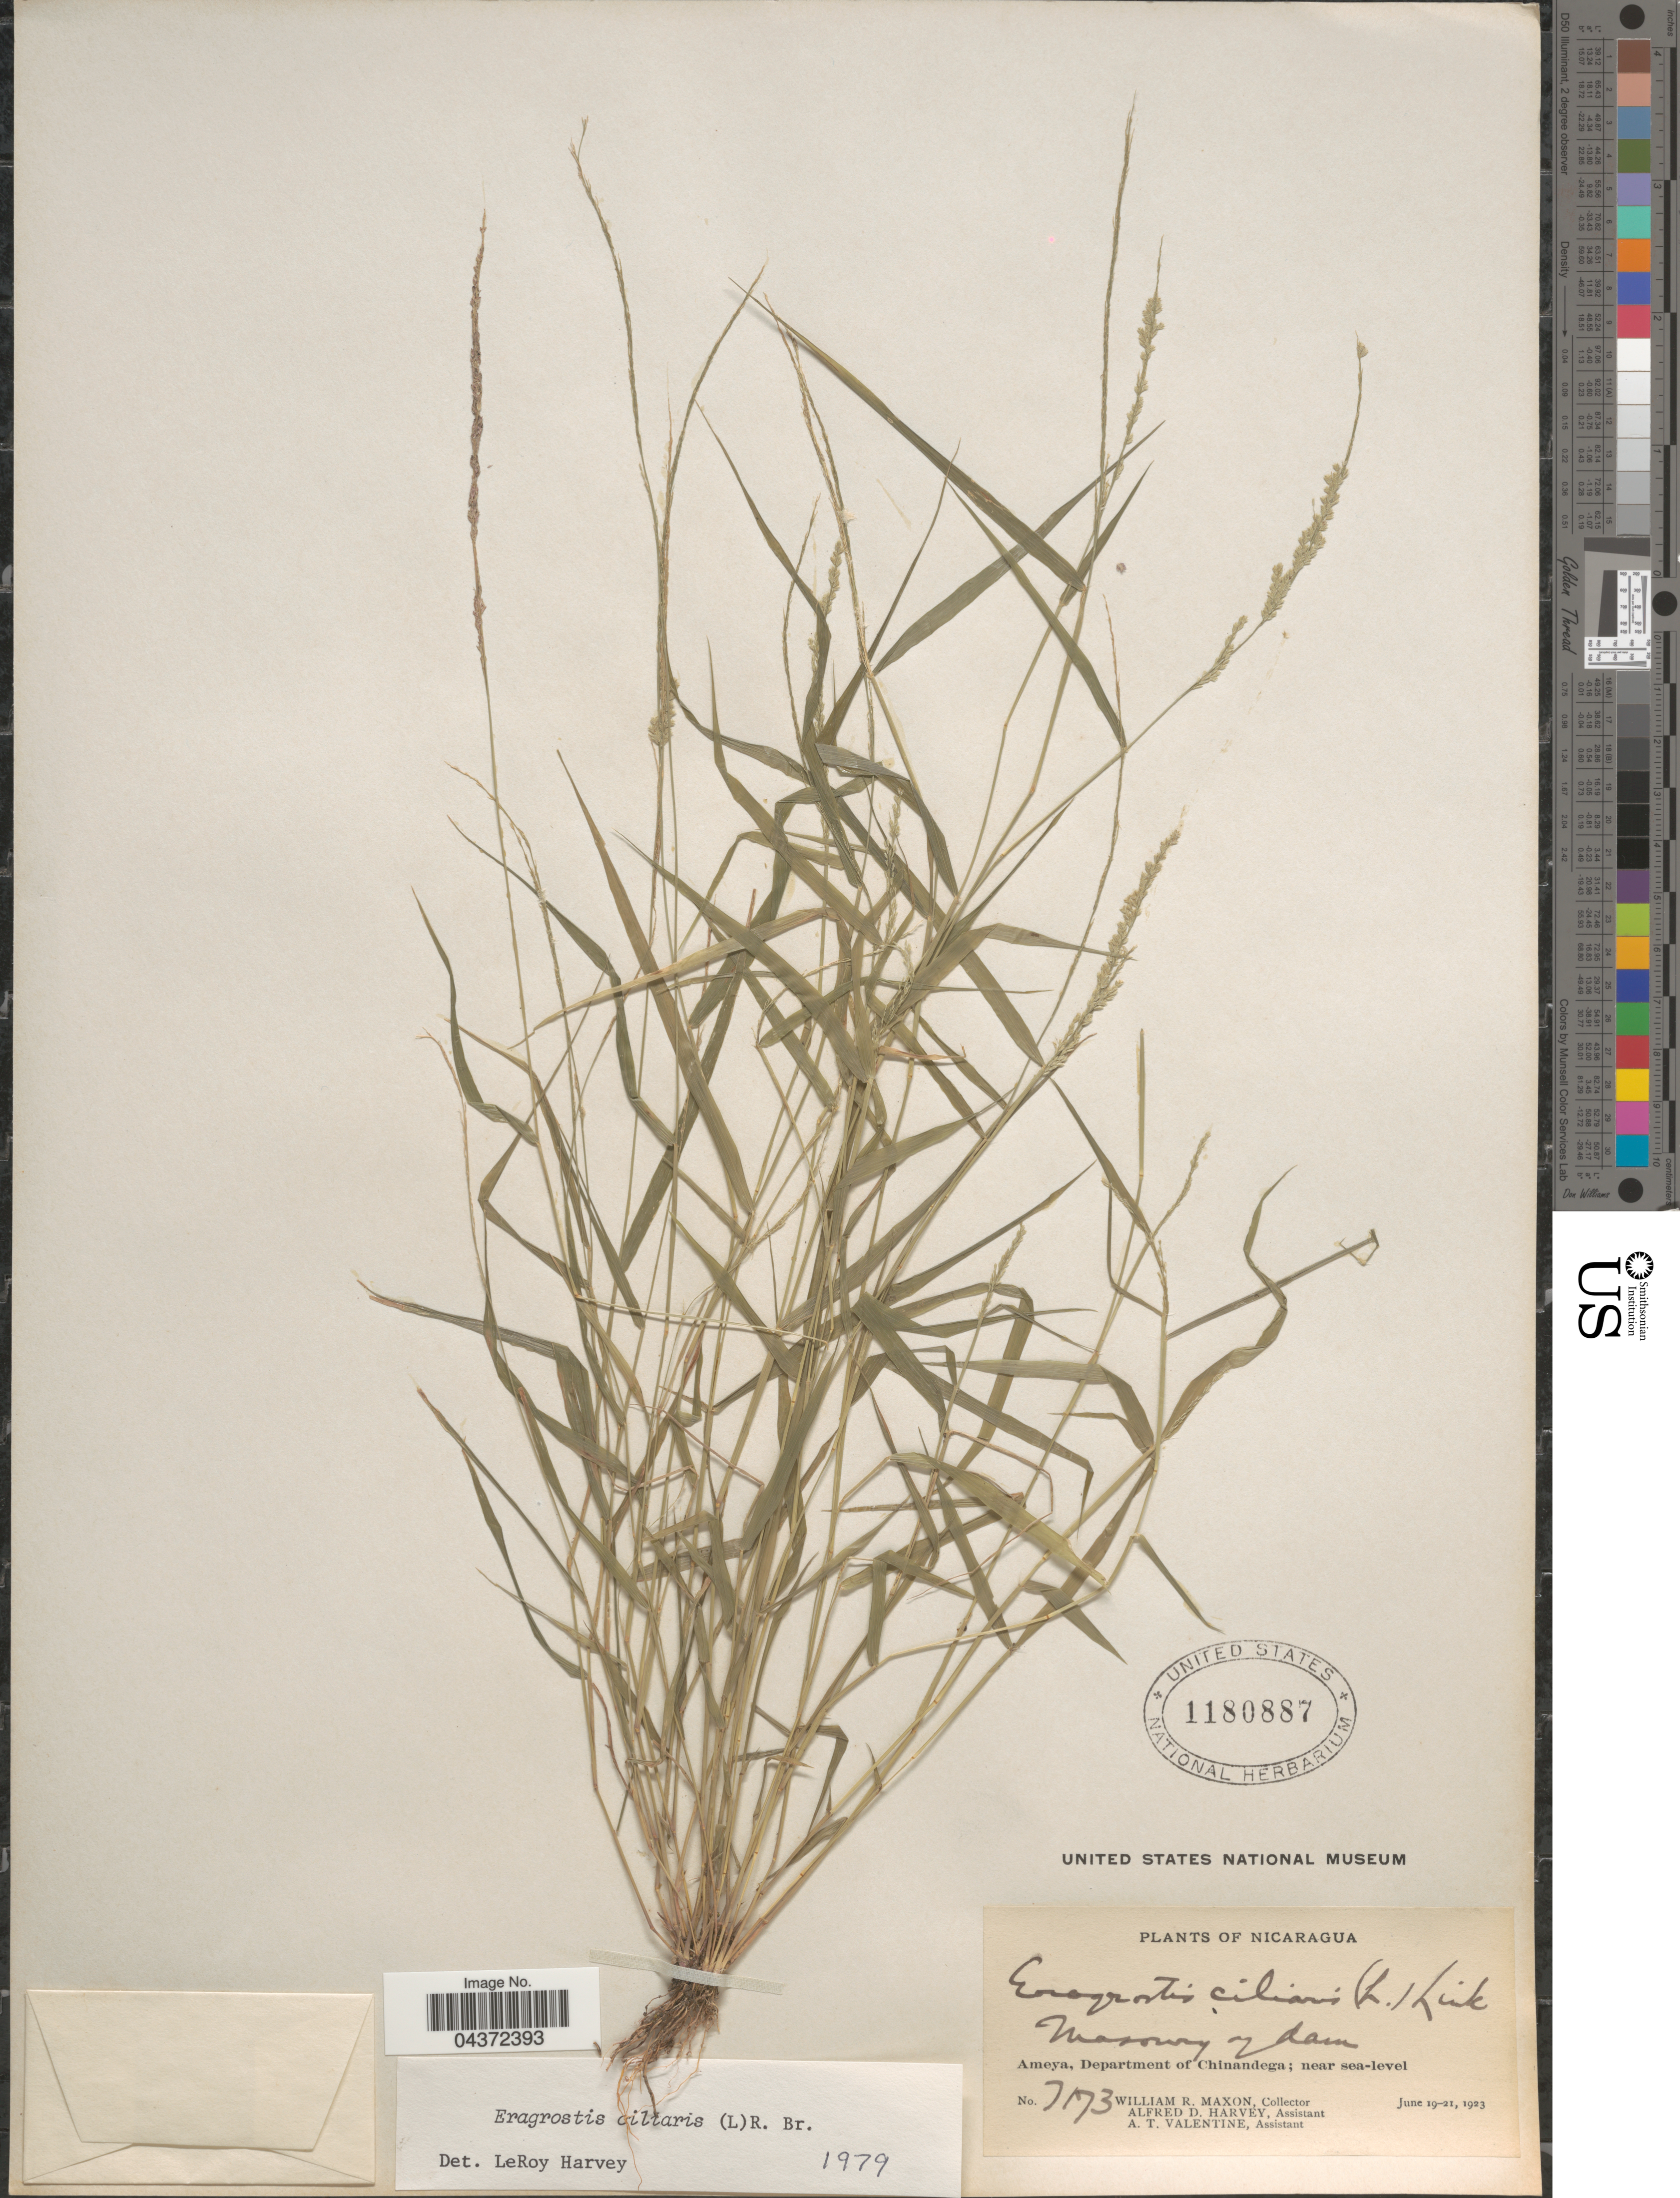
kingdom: Plantae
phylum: Tracheophyta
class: Liliopsida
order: Poales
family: Poaceae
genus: Eragrostis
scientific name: Eragrostis ciliaris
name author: (L.) R. Br.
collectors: W. R. Maxon, A. D. Harvey & A. Valentine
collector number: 7173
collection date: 1923-06-19/1923-06-21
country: Nicaragua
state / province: Chinandega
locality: Ameya, Department of Chinandega.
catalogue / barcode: US 1180887